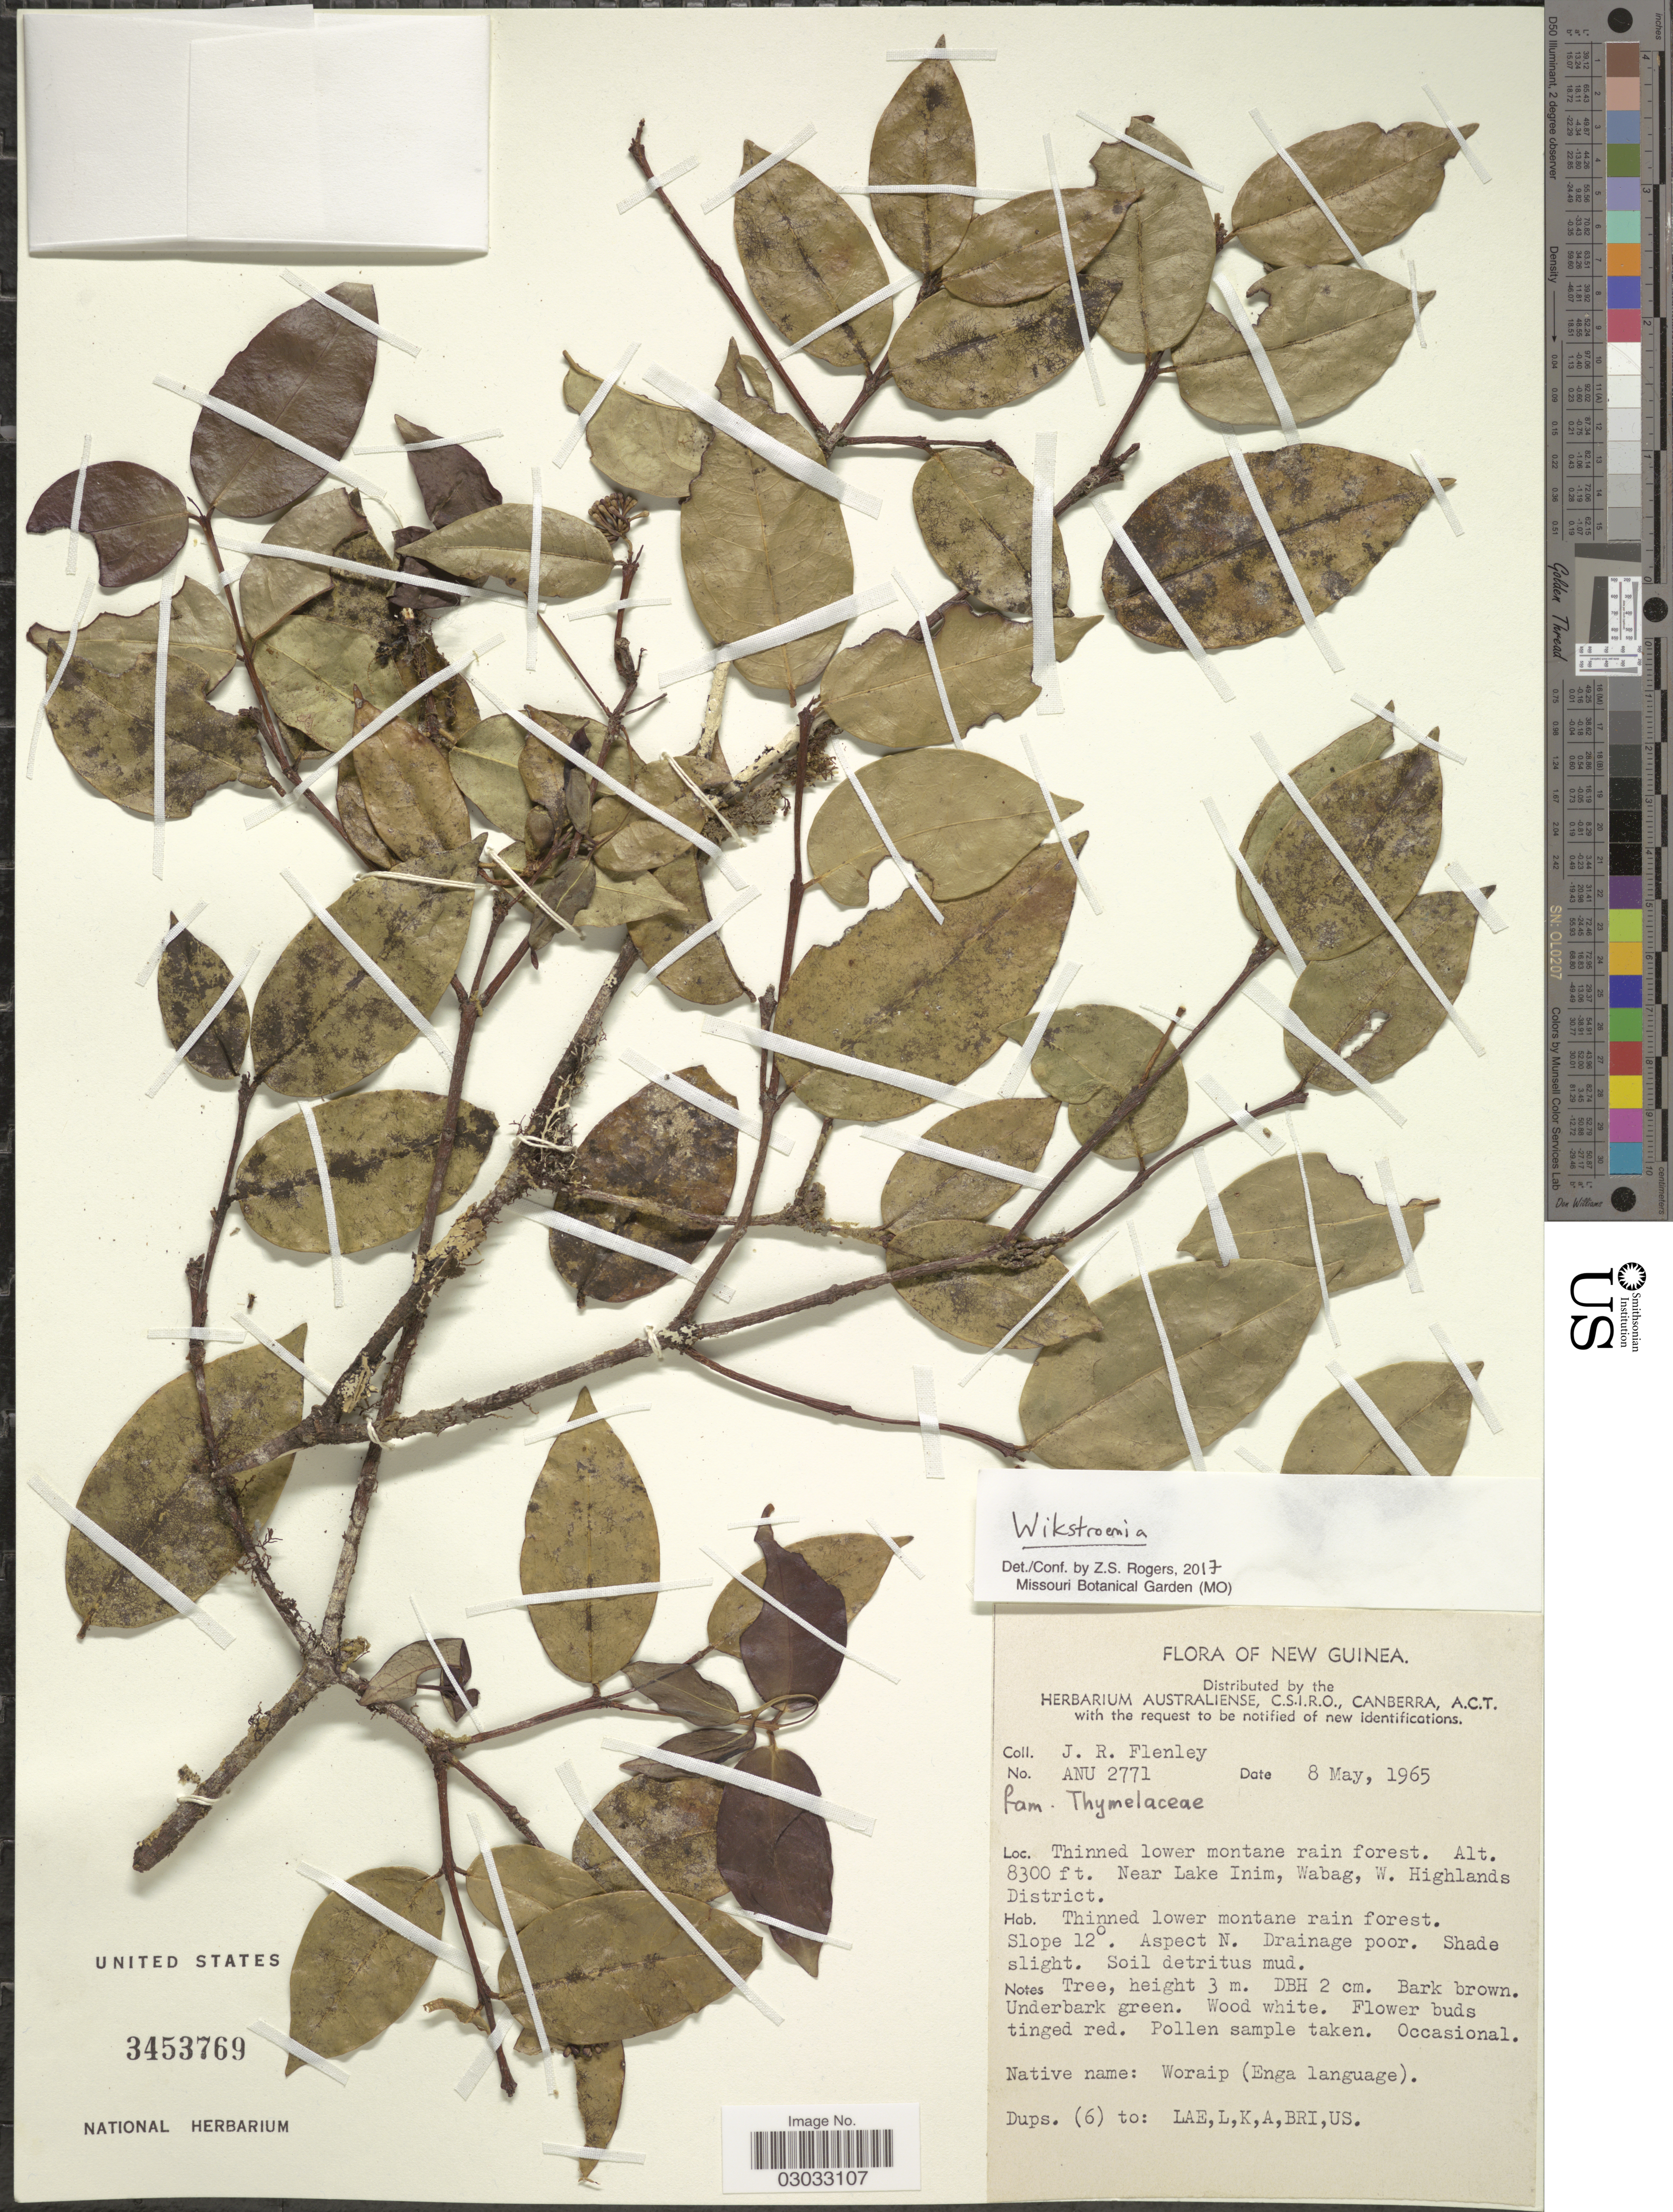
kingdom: Plantae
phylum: Tracheophyta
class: Magnoliopsida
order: Malvales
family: Thymelaeaceae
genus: Wikstroemia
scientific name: Wikstroemia sp.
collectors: J. Flenley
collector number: ANU2771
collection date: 1965-05-08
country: Papua New Guinea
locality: New Guinea, Thinned lower montane rain forest. Near Lake Inim, Wabag, W. Highlands District.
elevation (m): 2530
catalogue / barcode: US 3453769